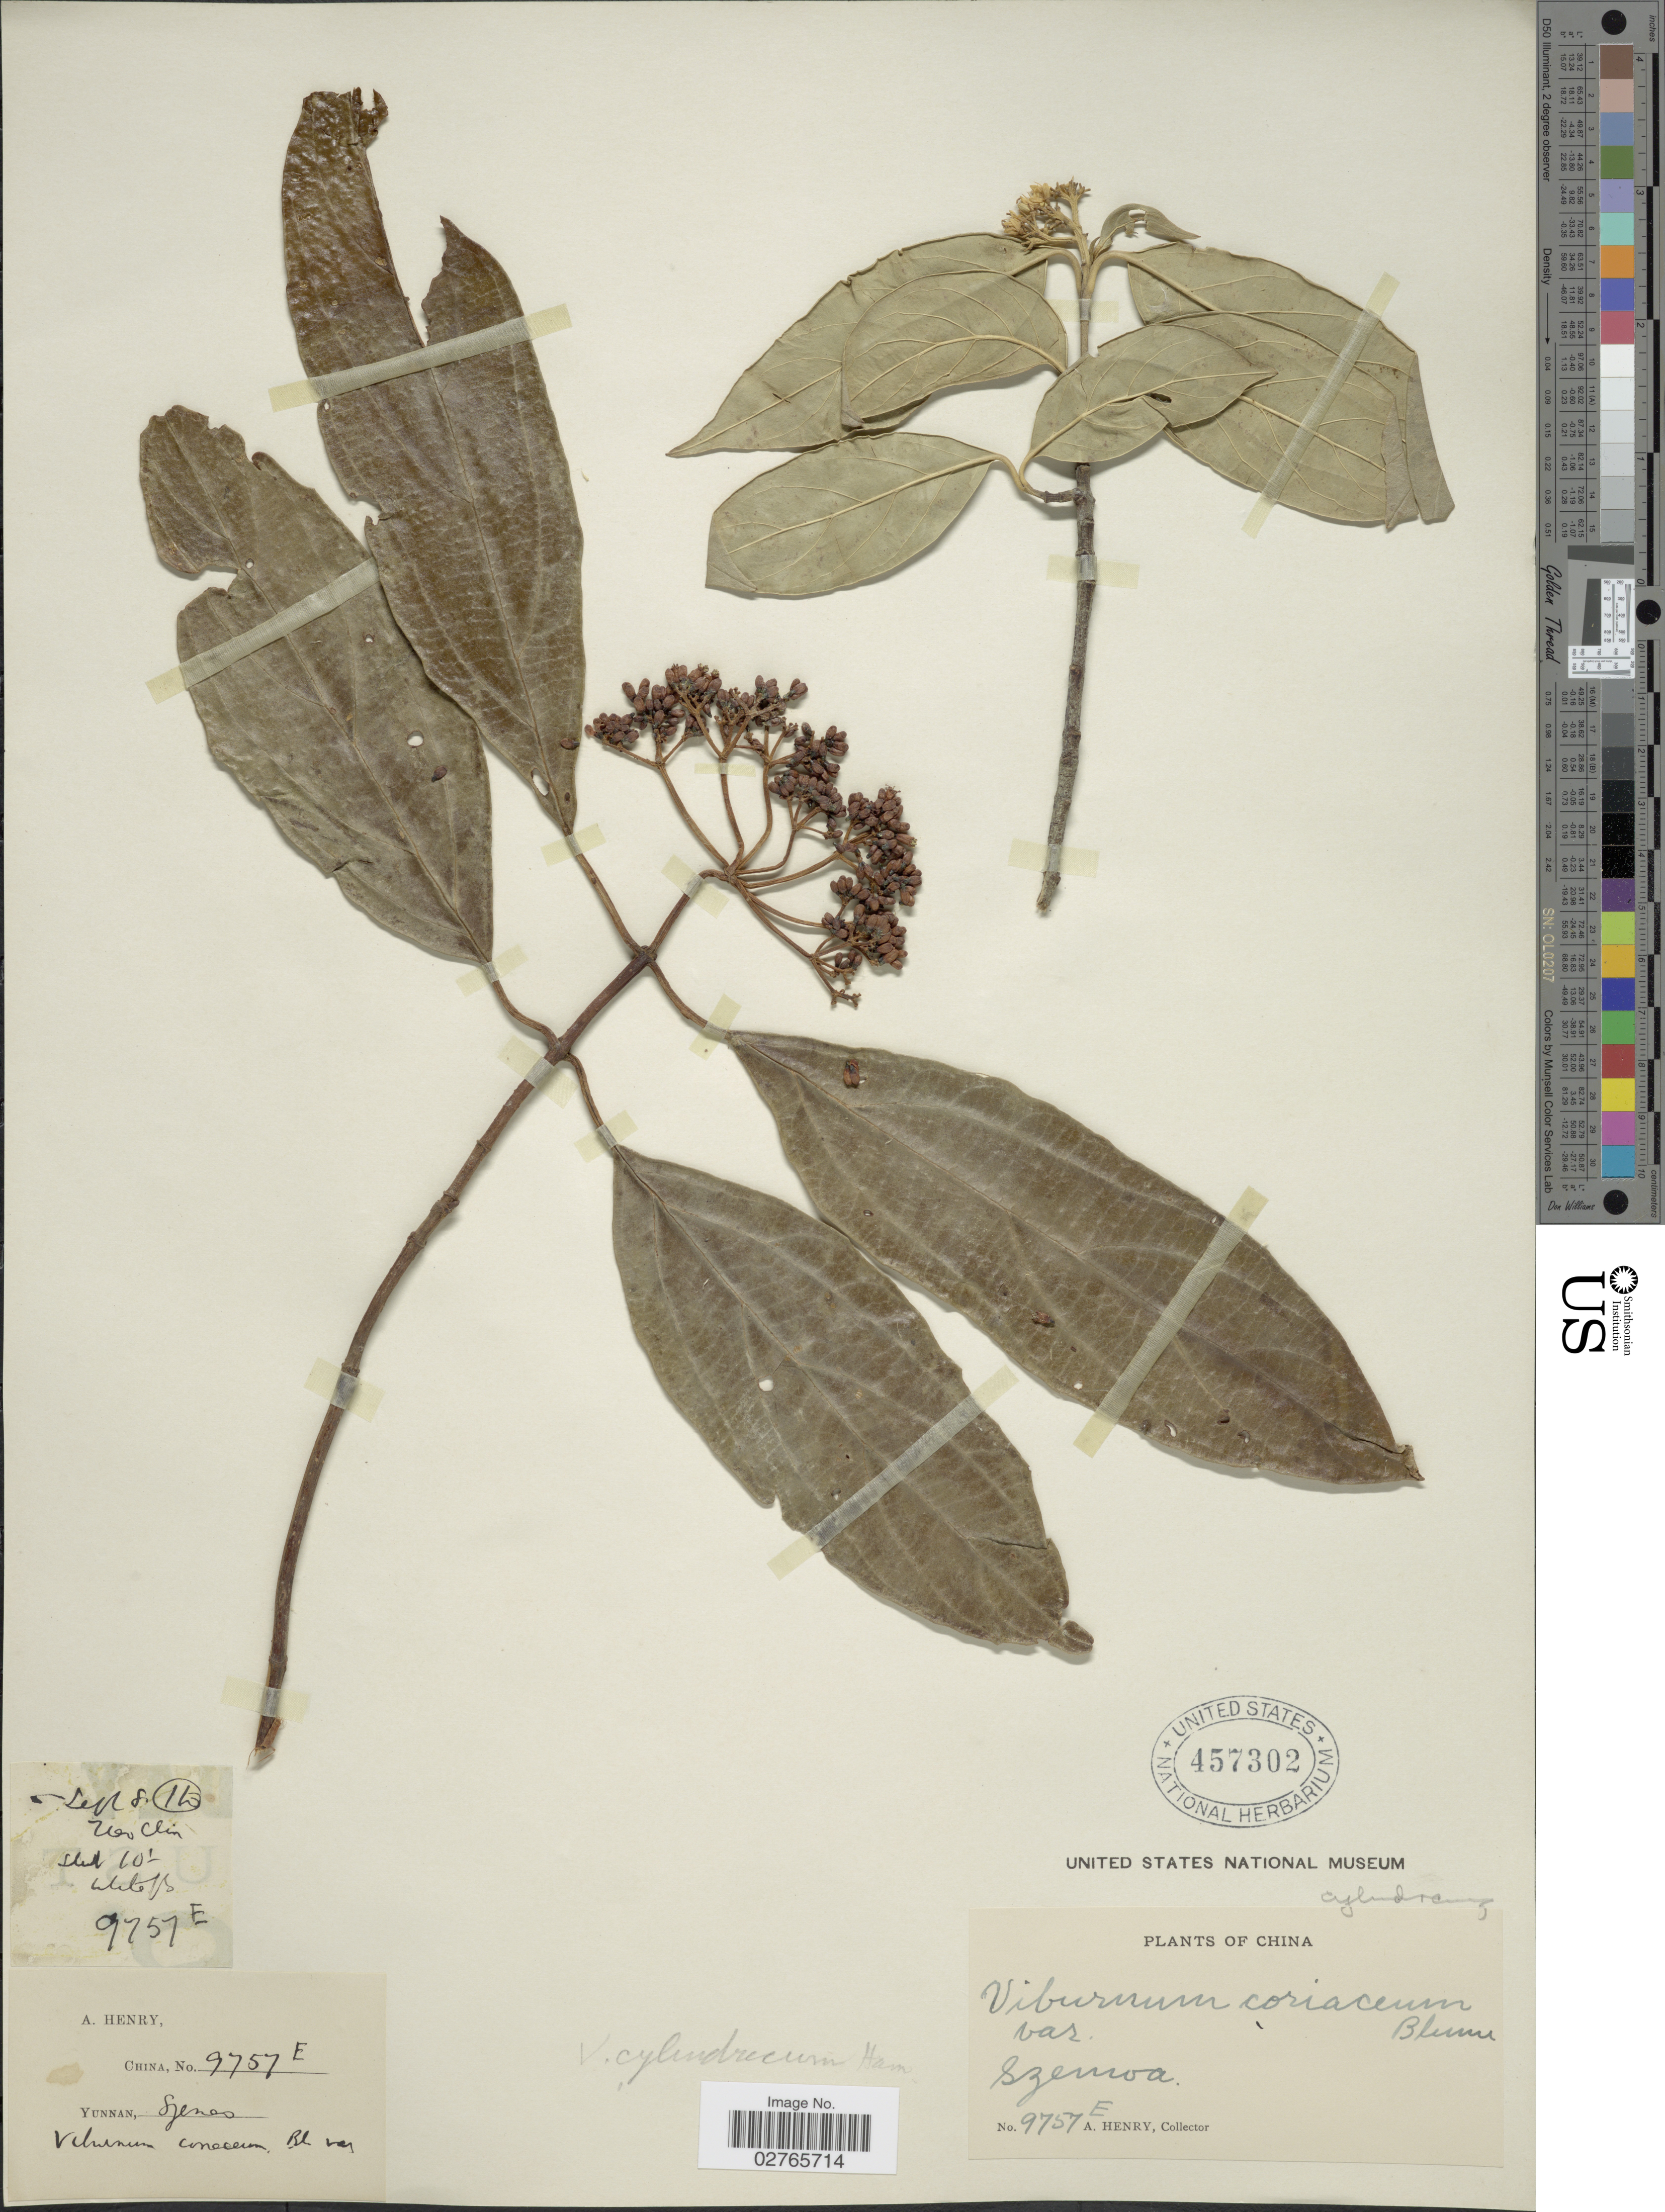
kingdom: Plantae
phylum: Tracheophyta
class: Magnoliopsida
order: Dipsacales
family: Viburnaceae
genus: Viburnum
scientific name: Viburnum cylindricum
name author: Buch.-Ham.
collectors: A. Henry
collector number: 9757 E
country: China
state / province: Yunnan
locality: Szemoa. Wo Chin.Ho.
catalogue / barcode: US 457302